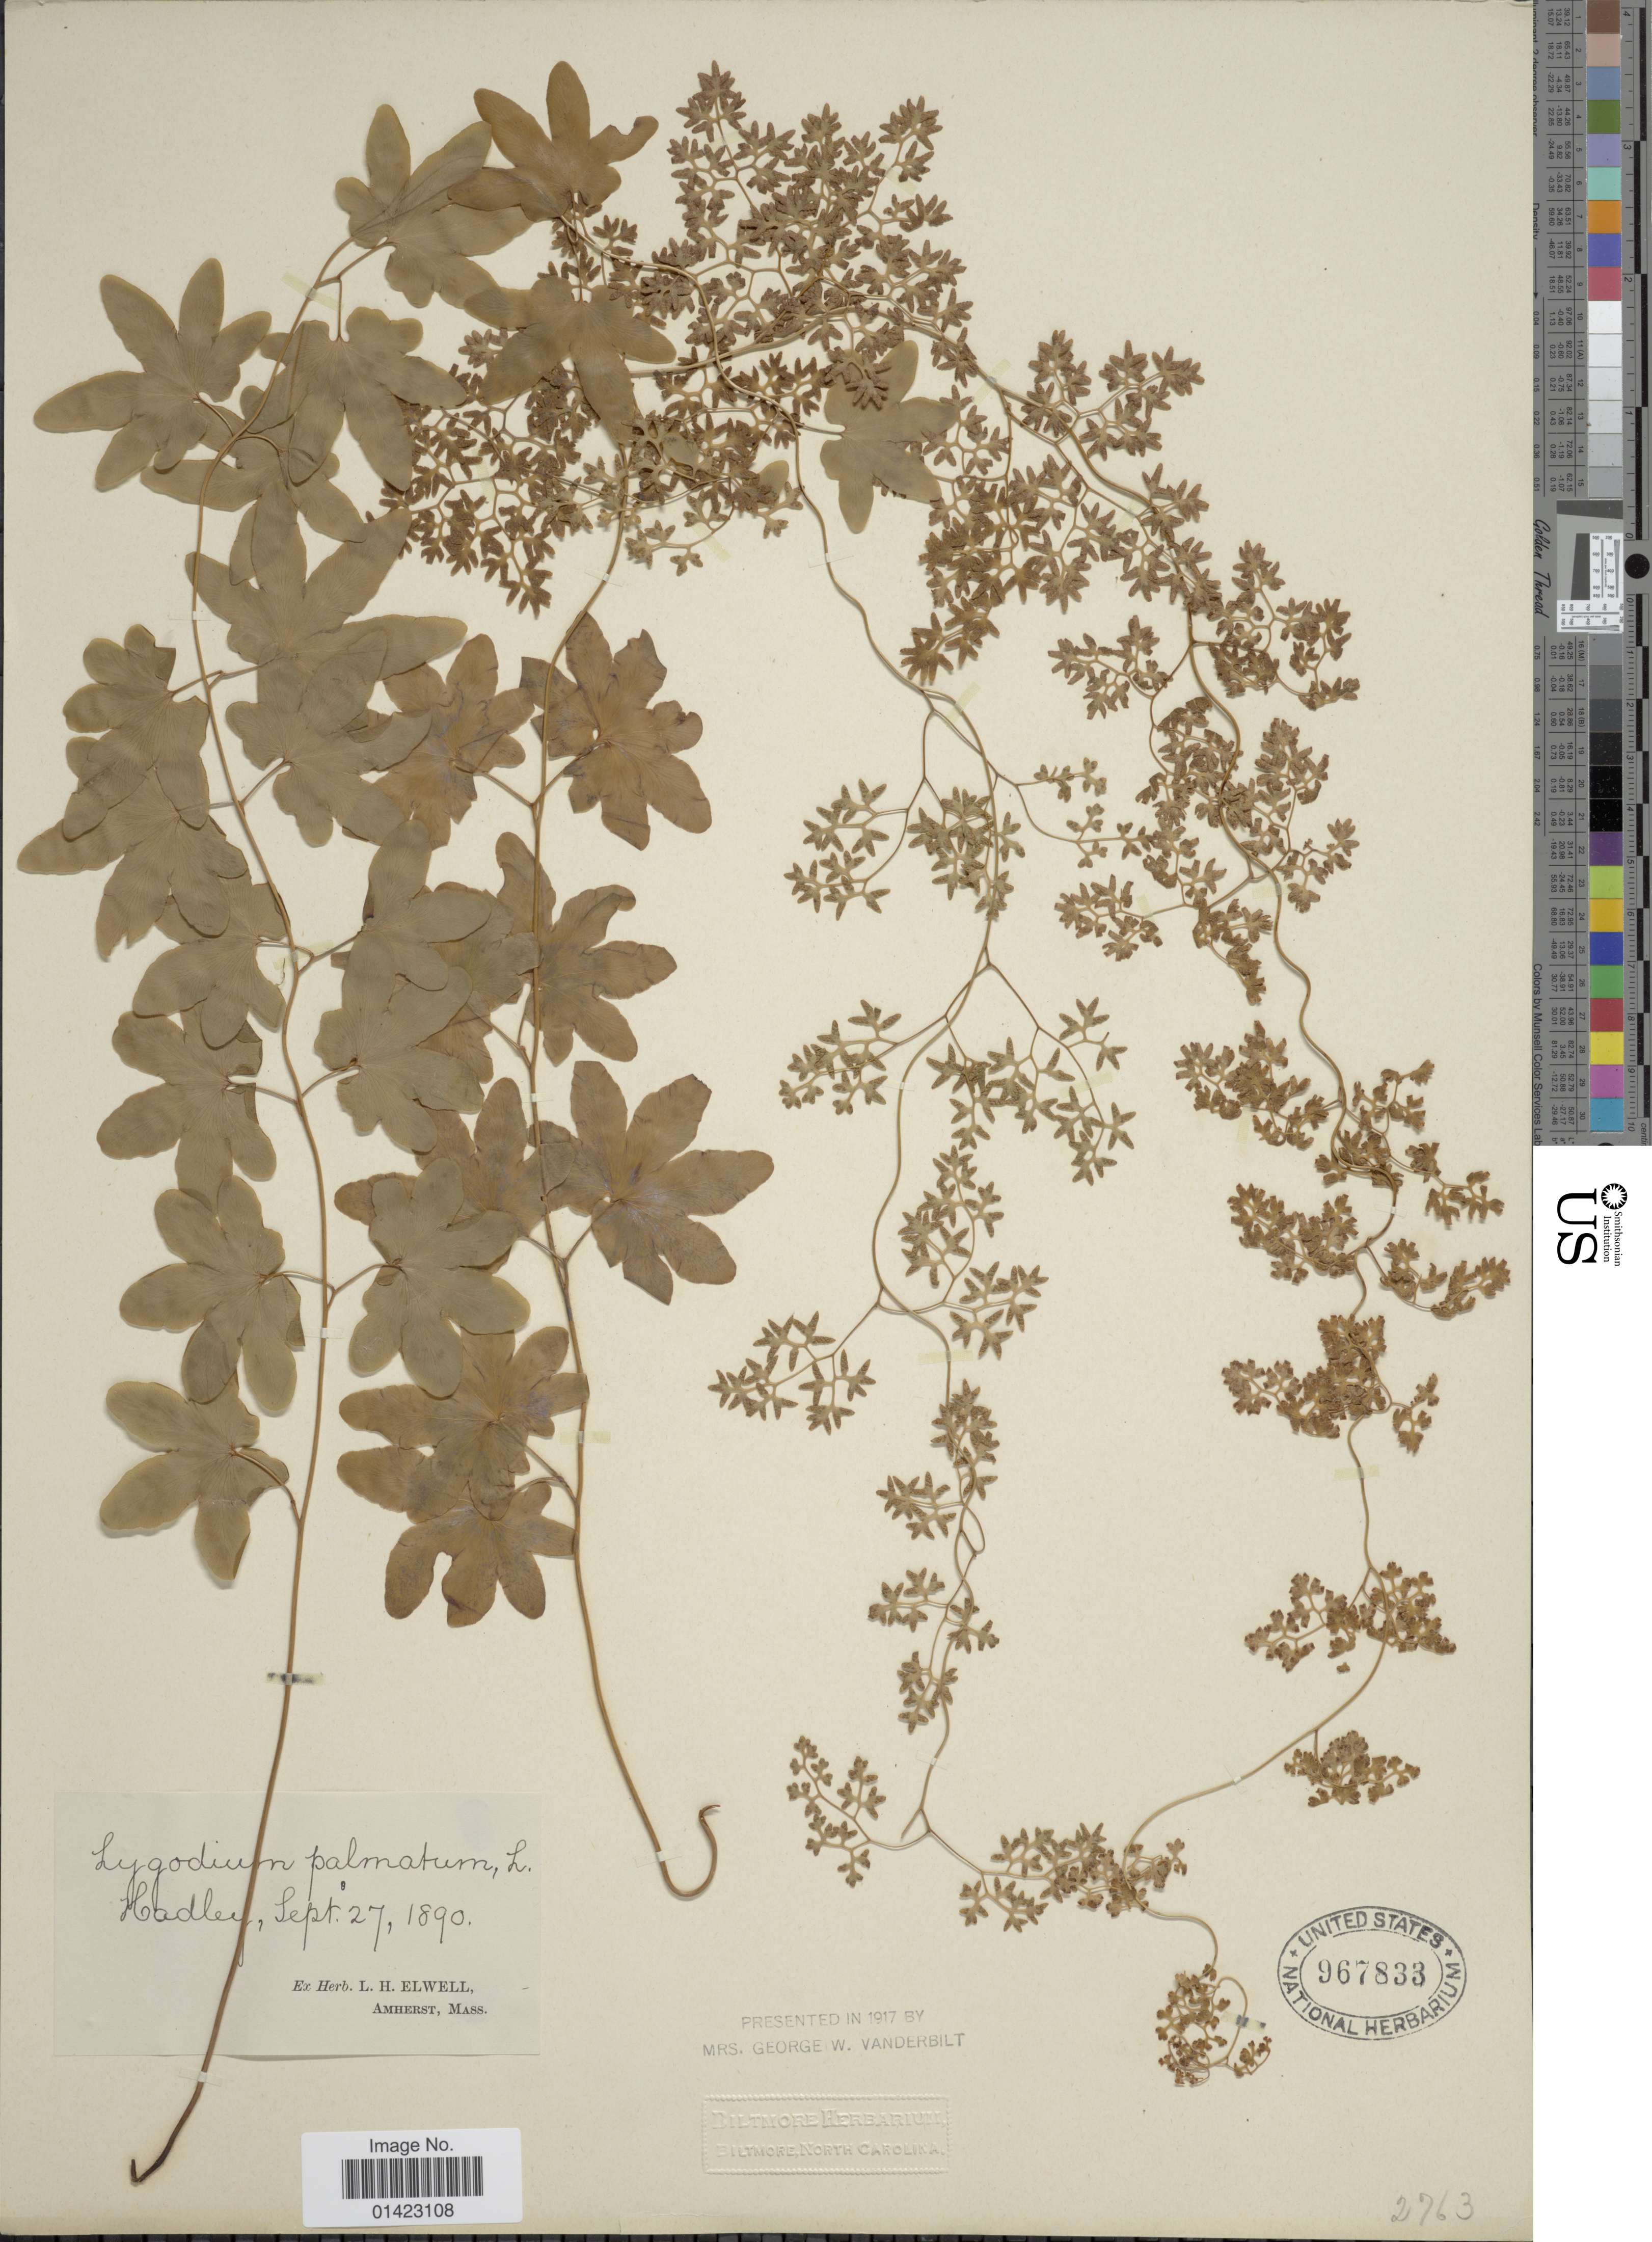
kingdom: Plantae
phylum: Tracheophyta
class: Polypodiopsida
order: Schizaeales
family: Lygodiaceae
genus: Lygodium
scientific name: Lygodium palmatum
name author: (Bernh.) Sw.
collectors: ex herb. L. H. Elwell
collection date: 1890-09-27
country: United States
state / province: Massachusetts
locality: Hadley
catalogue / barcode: US 967833